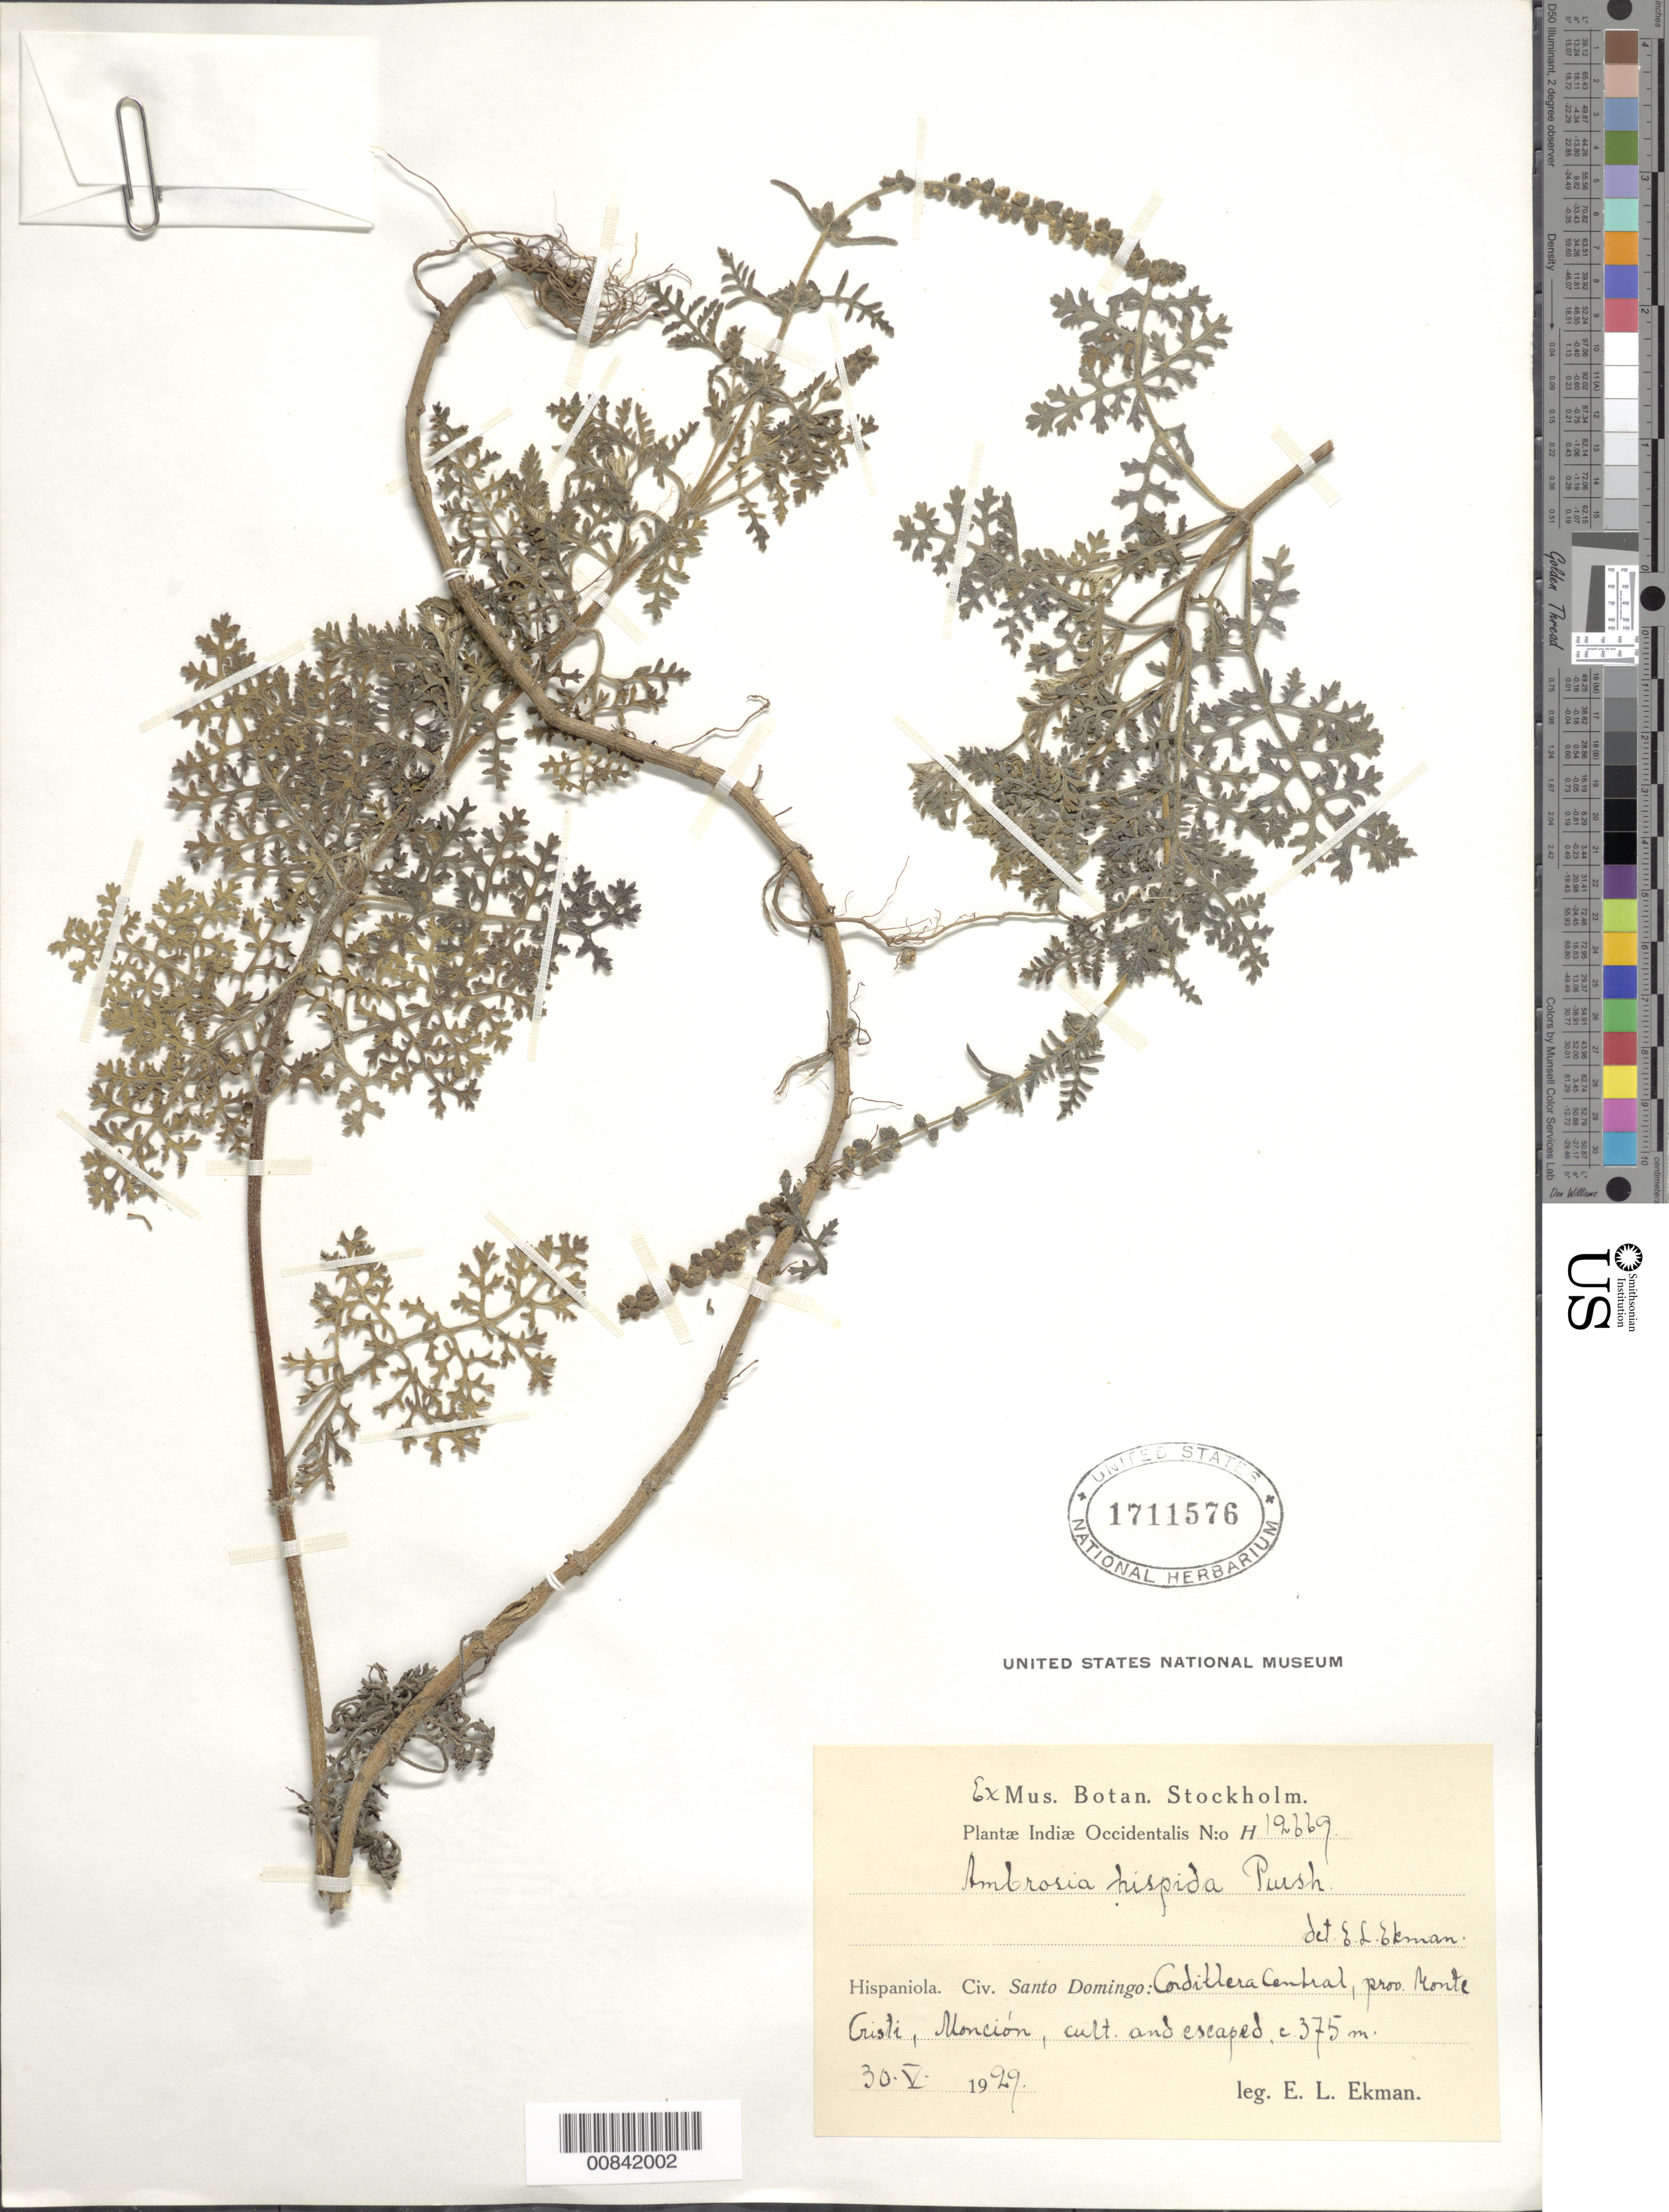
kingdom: Plantae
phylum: Tracheophyta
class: Magnoliopsida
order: Asterales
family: Asteraceae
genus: Ambrosia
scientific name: Ambrosia hispida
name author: Pursh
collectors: E. L. Ekman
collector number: H 12669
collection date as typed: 30 May 1929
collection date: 1929-05-30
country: Dominican Republic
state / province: Monte Cristi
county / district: Monción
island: Hispaniola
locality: Cordillera Central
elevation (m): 375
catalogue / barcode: US 1711576